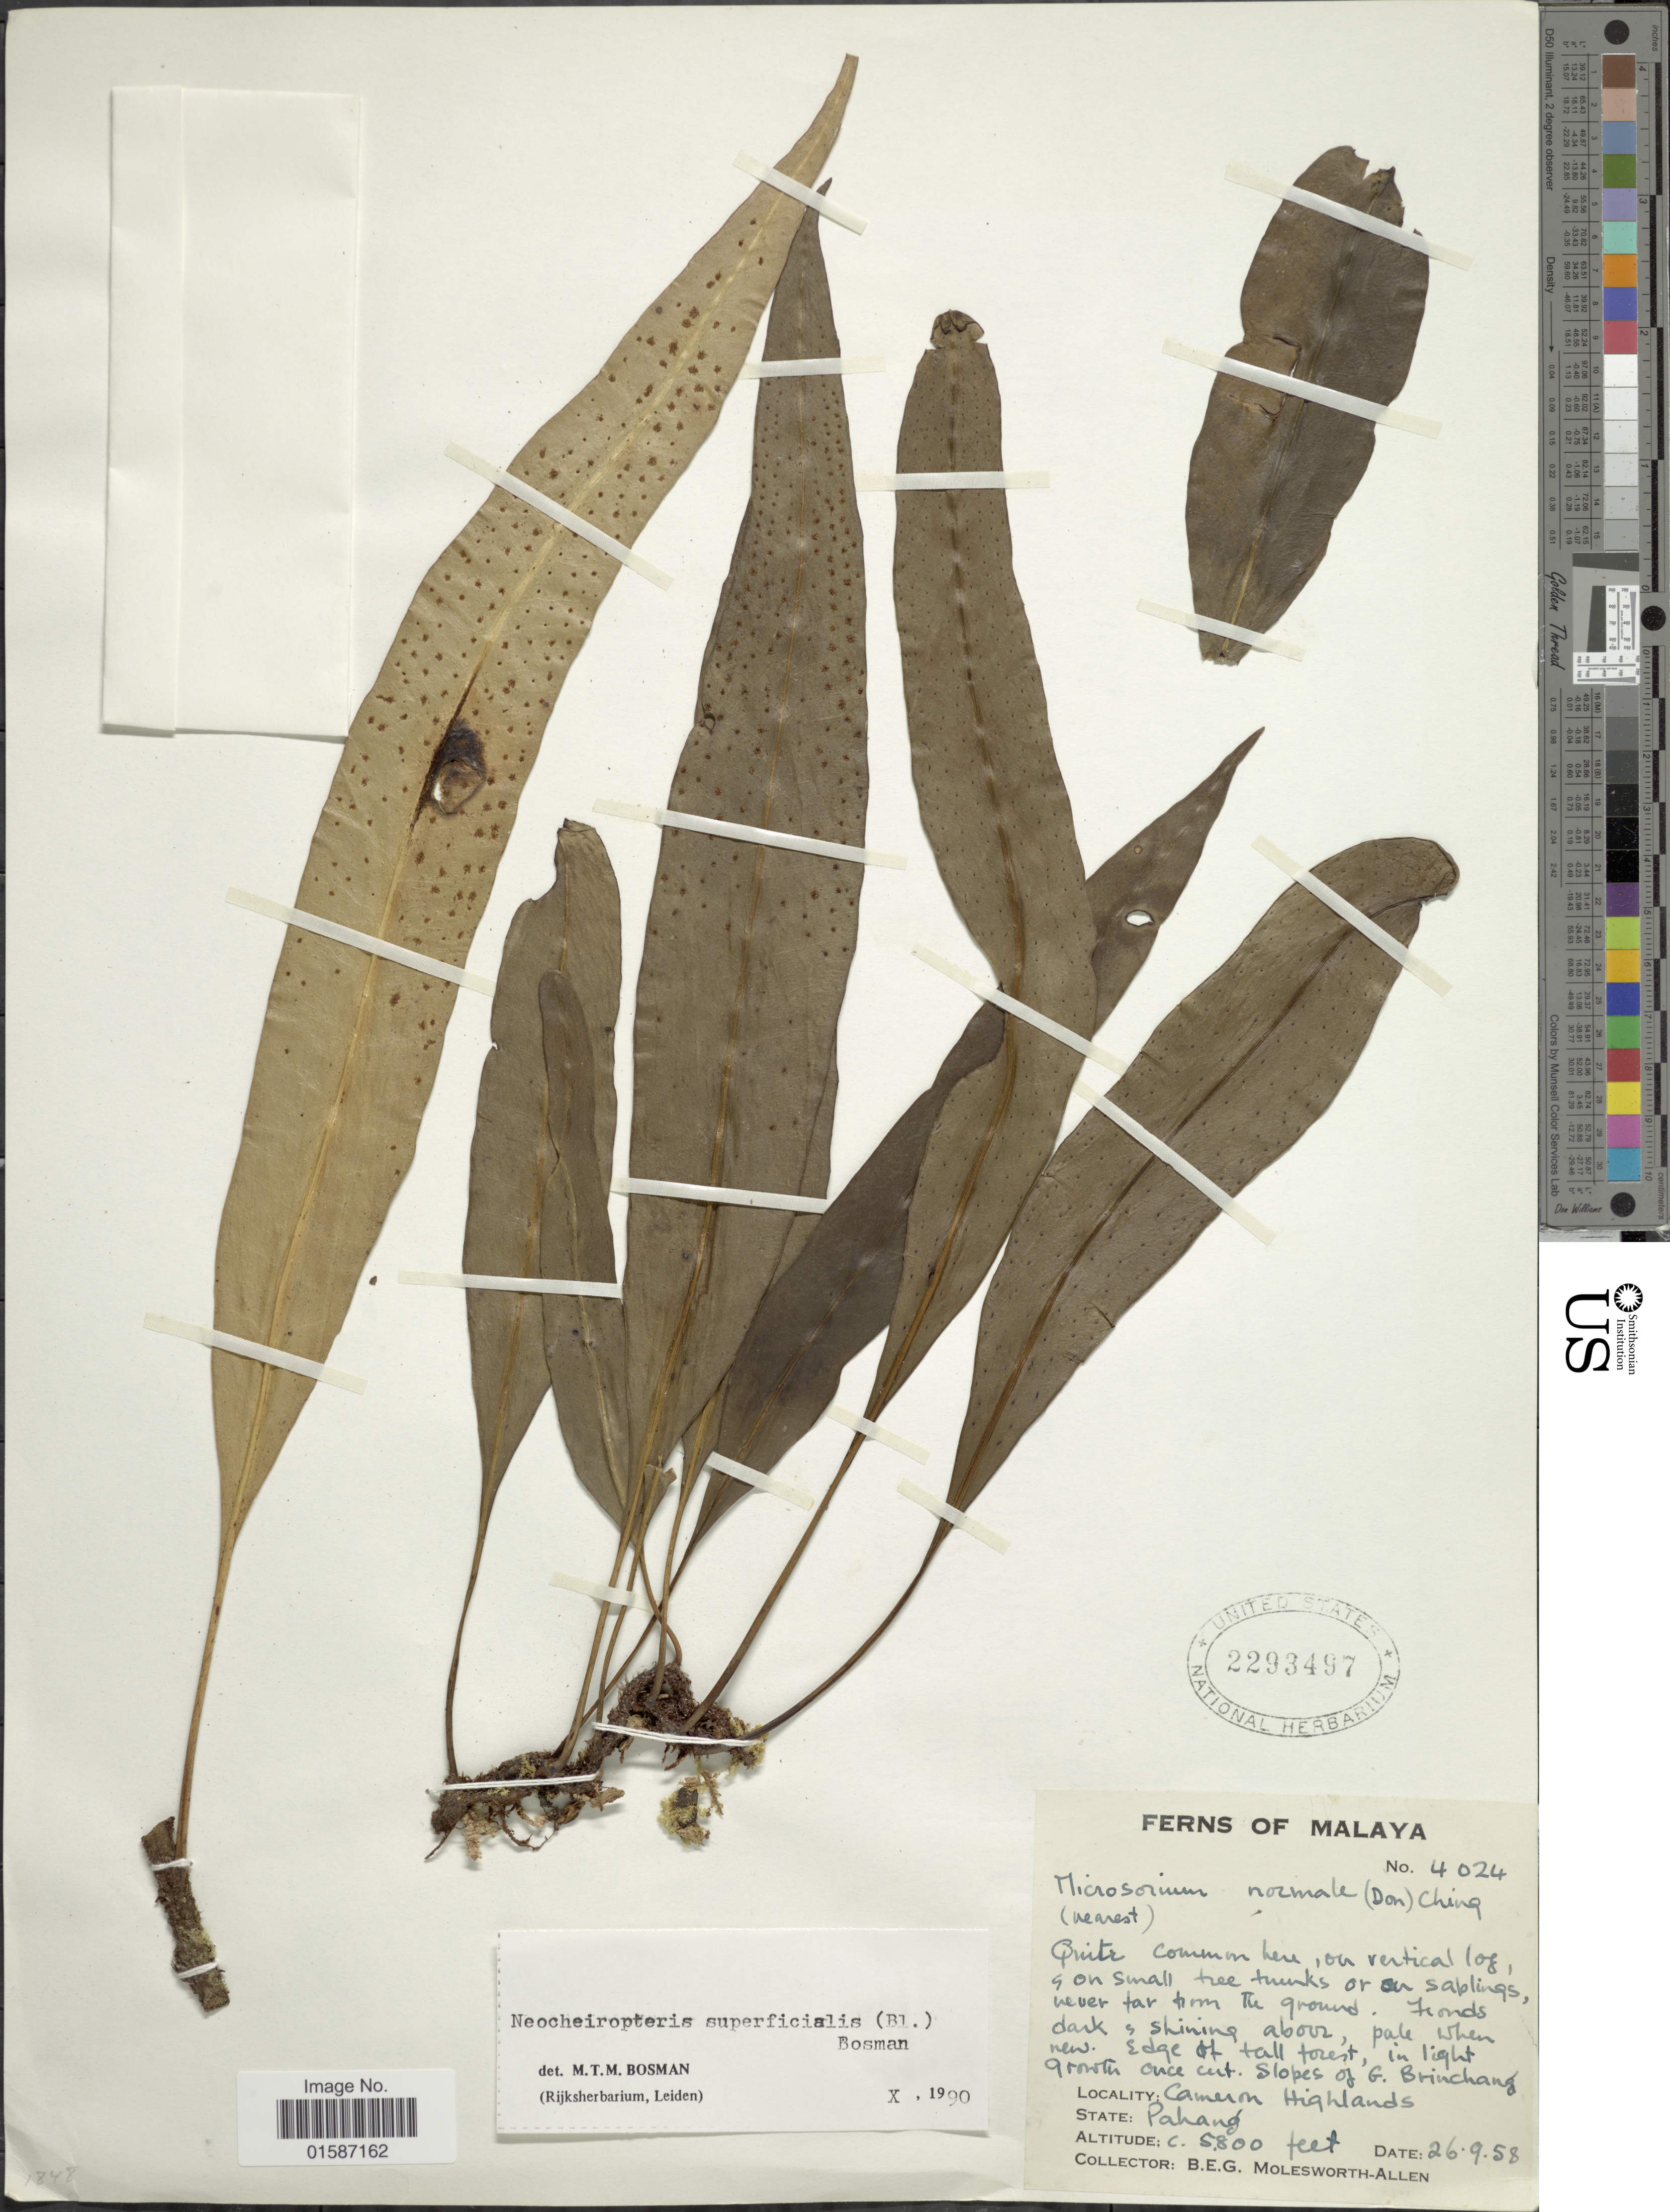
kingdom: Plantae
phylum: Tracheophyta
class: Polypodiopsida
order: Polypodiales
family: Polypodiaceae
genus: Lepidomicrosorium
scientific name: Lepidomicrosorium superficiale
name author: (Blume) Li S. Wang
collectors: B. E. G. Molesworth-Allen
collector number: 4024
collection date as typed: Transcribed d/m/y: 26/9/58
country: Malaysia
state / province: Pahang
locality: Malaya, Slopes of G. Brinchang, cameron Highlands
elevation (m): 1768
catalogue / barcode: US 2293497